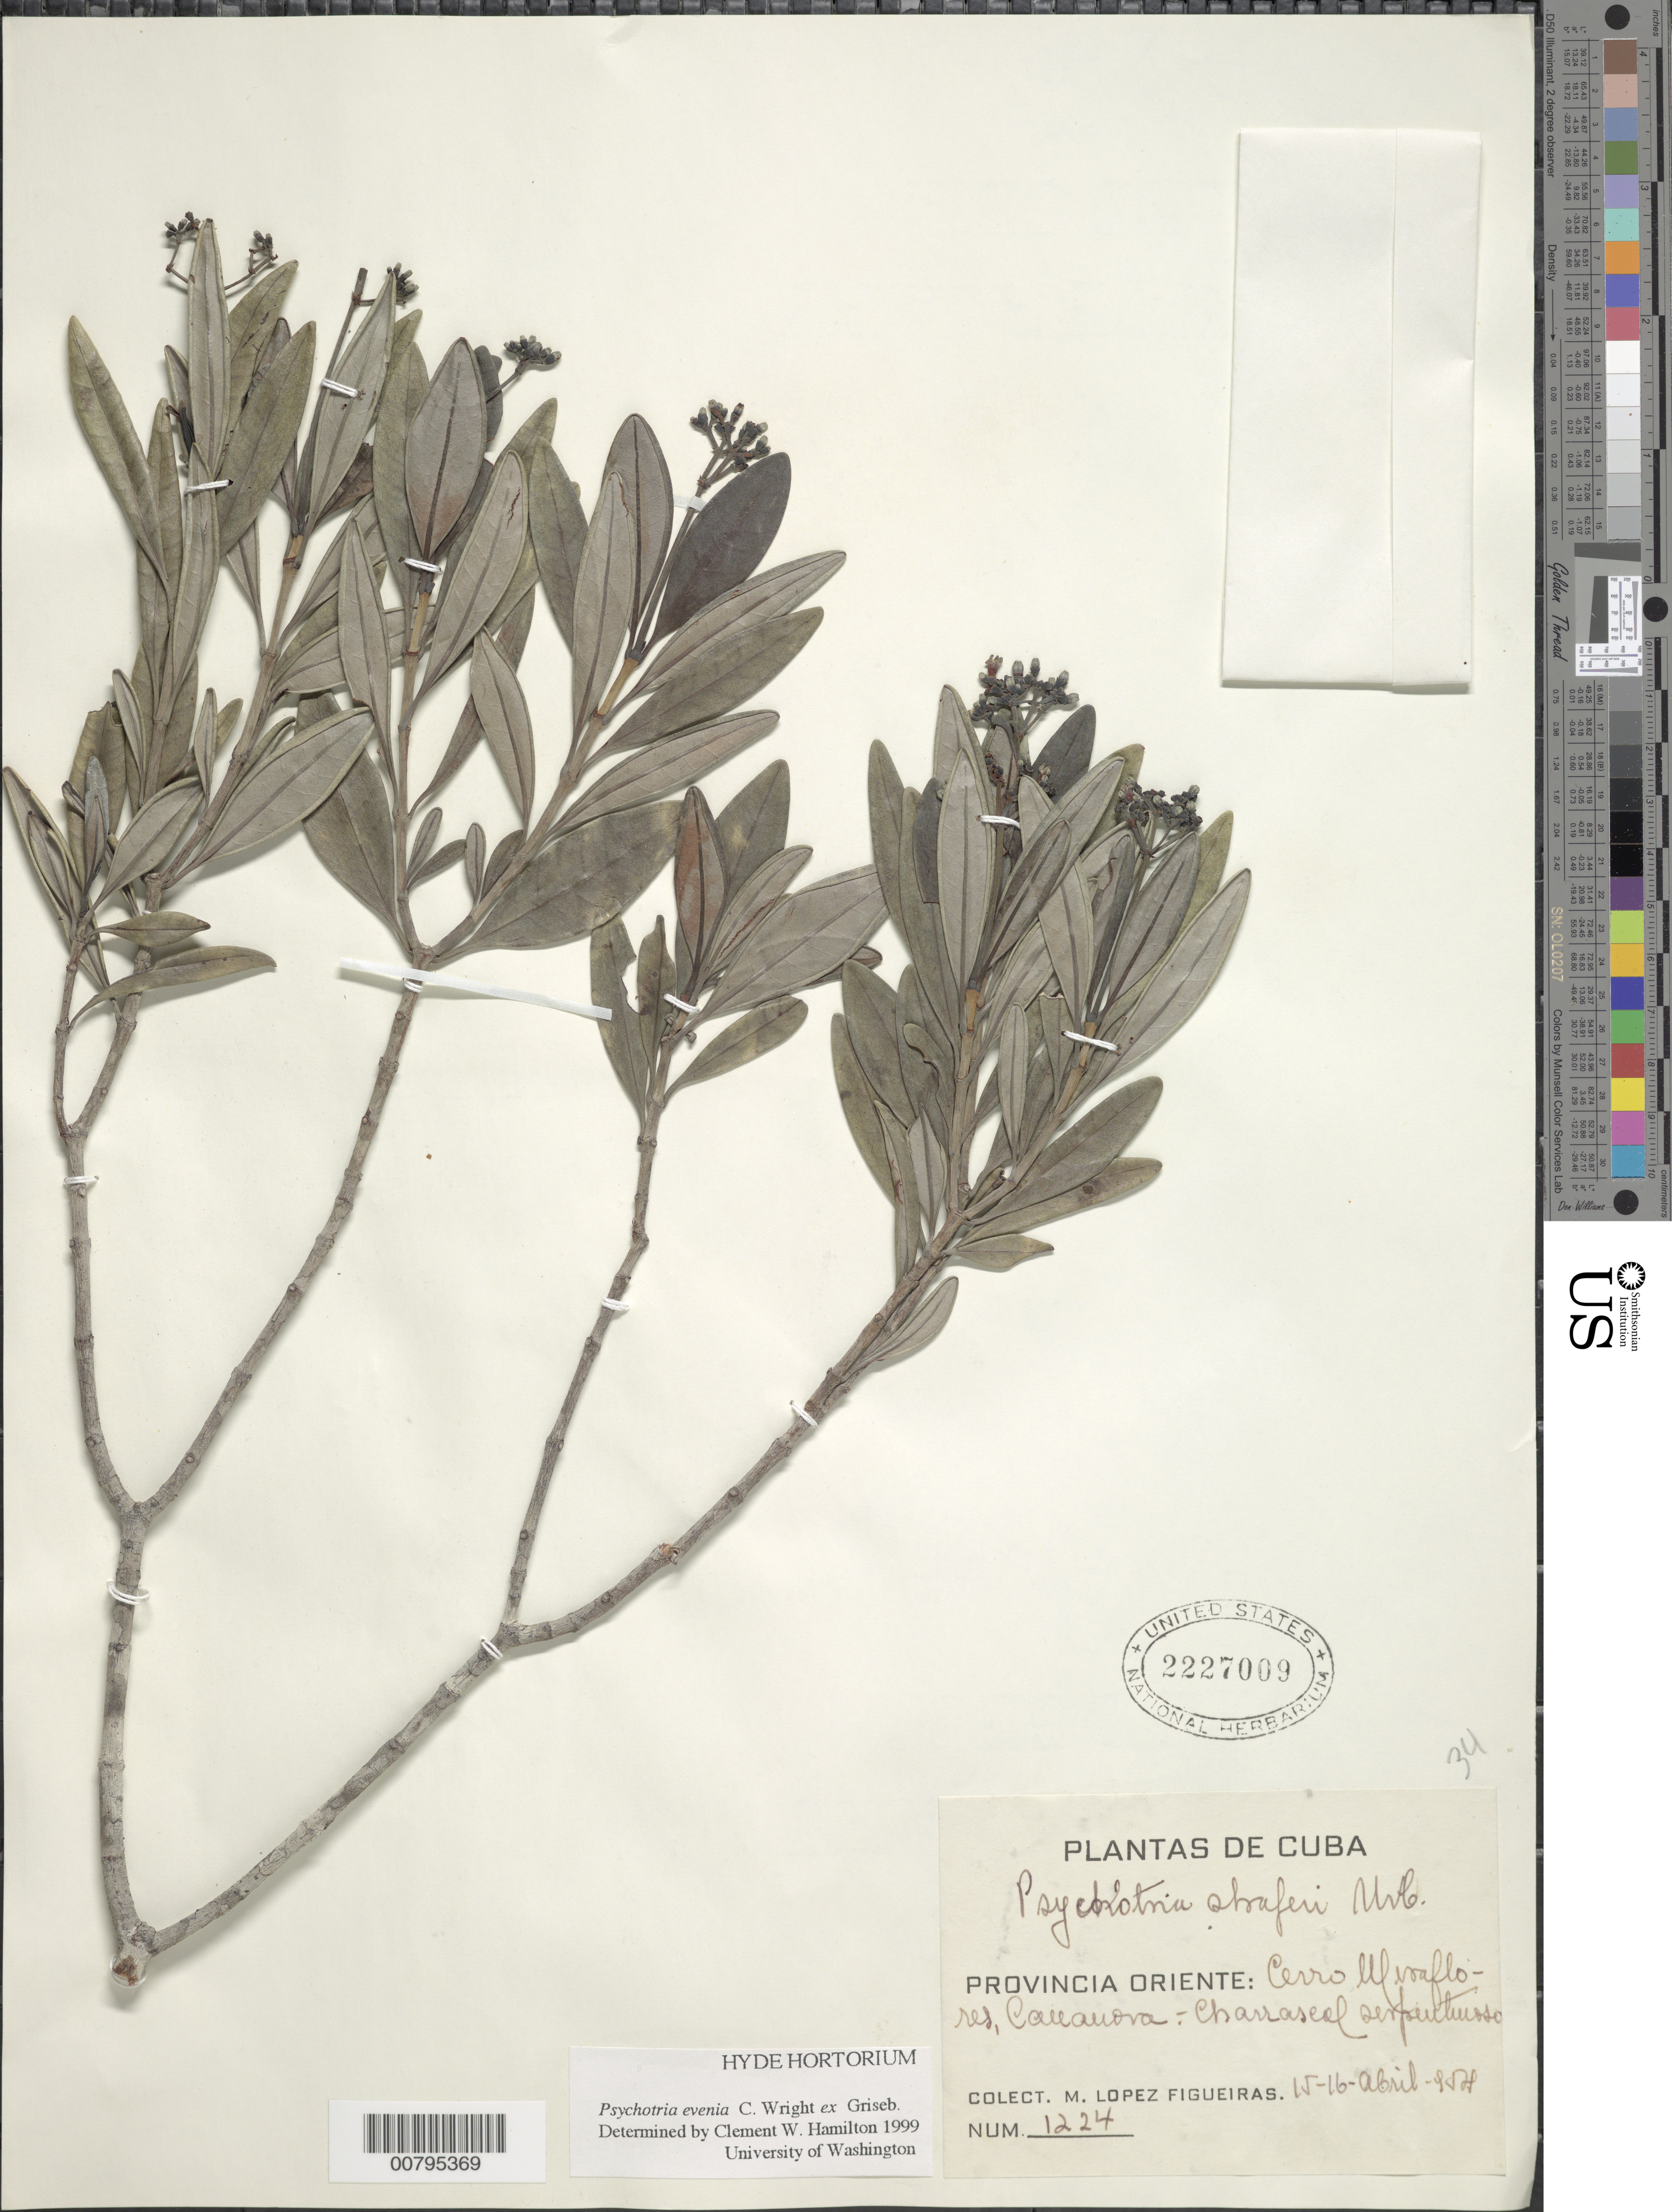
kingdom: Plantae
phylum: Tracheophyta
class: Magnoliopsida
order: Gentianales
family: Rubiaceae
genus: Psychotria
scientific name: Psychotria evenia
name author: C. Wright ex Griseb.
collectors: M. López Figueiras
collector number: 1224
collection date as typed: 15 Apr 1854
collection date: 1854-04-15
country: Cuba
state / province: Oriente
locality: Cerro Ulevaflo-res, Cauauora-Charraseal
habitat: Serpentine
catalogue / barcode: US 2227009